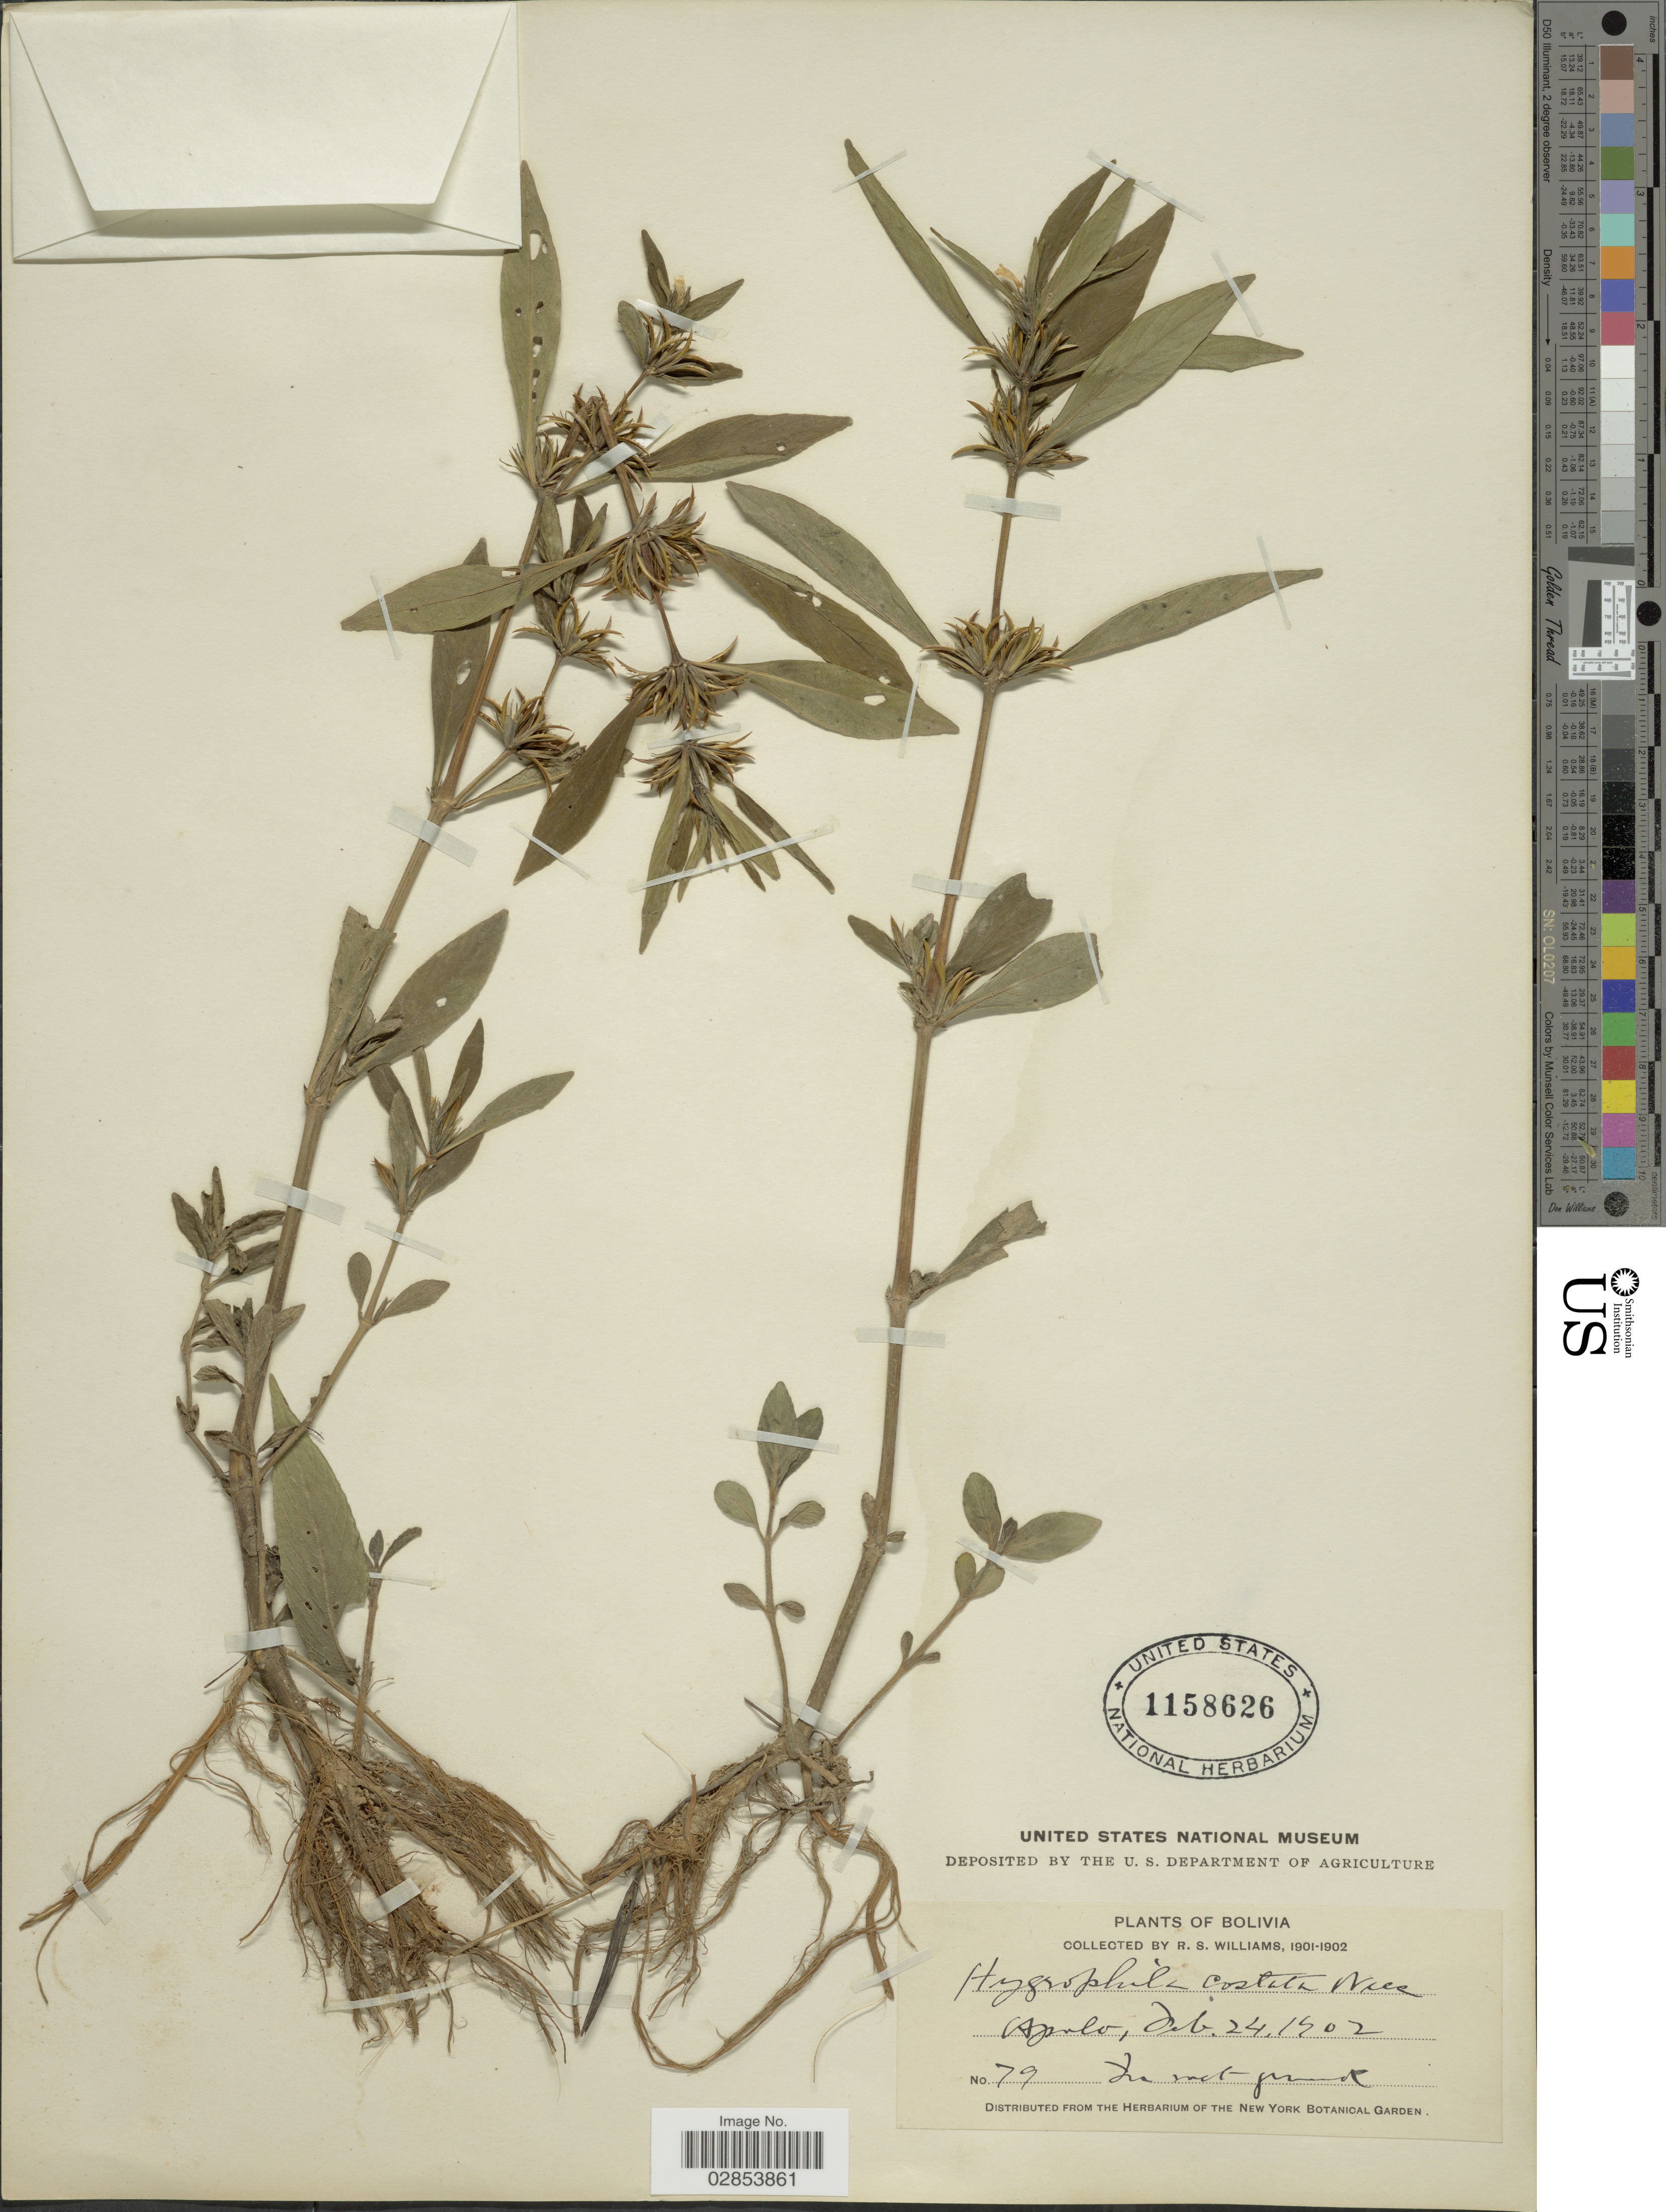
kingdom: Plantae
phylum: Tracheophyta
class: Magnoliopsida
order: Lamiales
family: Acanthaceae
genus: Hygrophila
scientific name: Hygrophila costata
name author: Nees & T. Nees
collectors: R. S. Williams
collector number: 79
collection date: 1902-02-24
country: Bolivia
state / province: La Paz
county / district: Franz Tamayo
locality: Apolo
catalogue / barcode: US 1158626